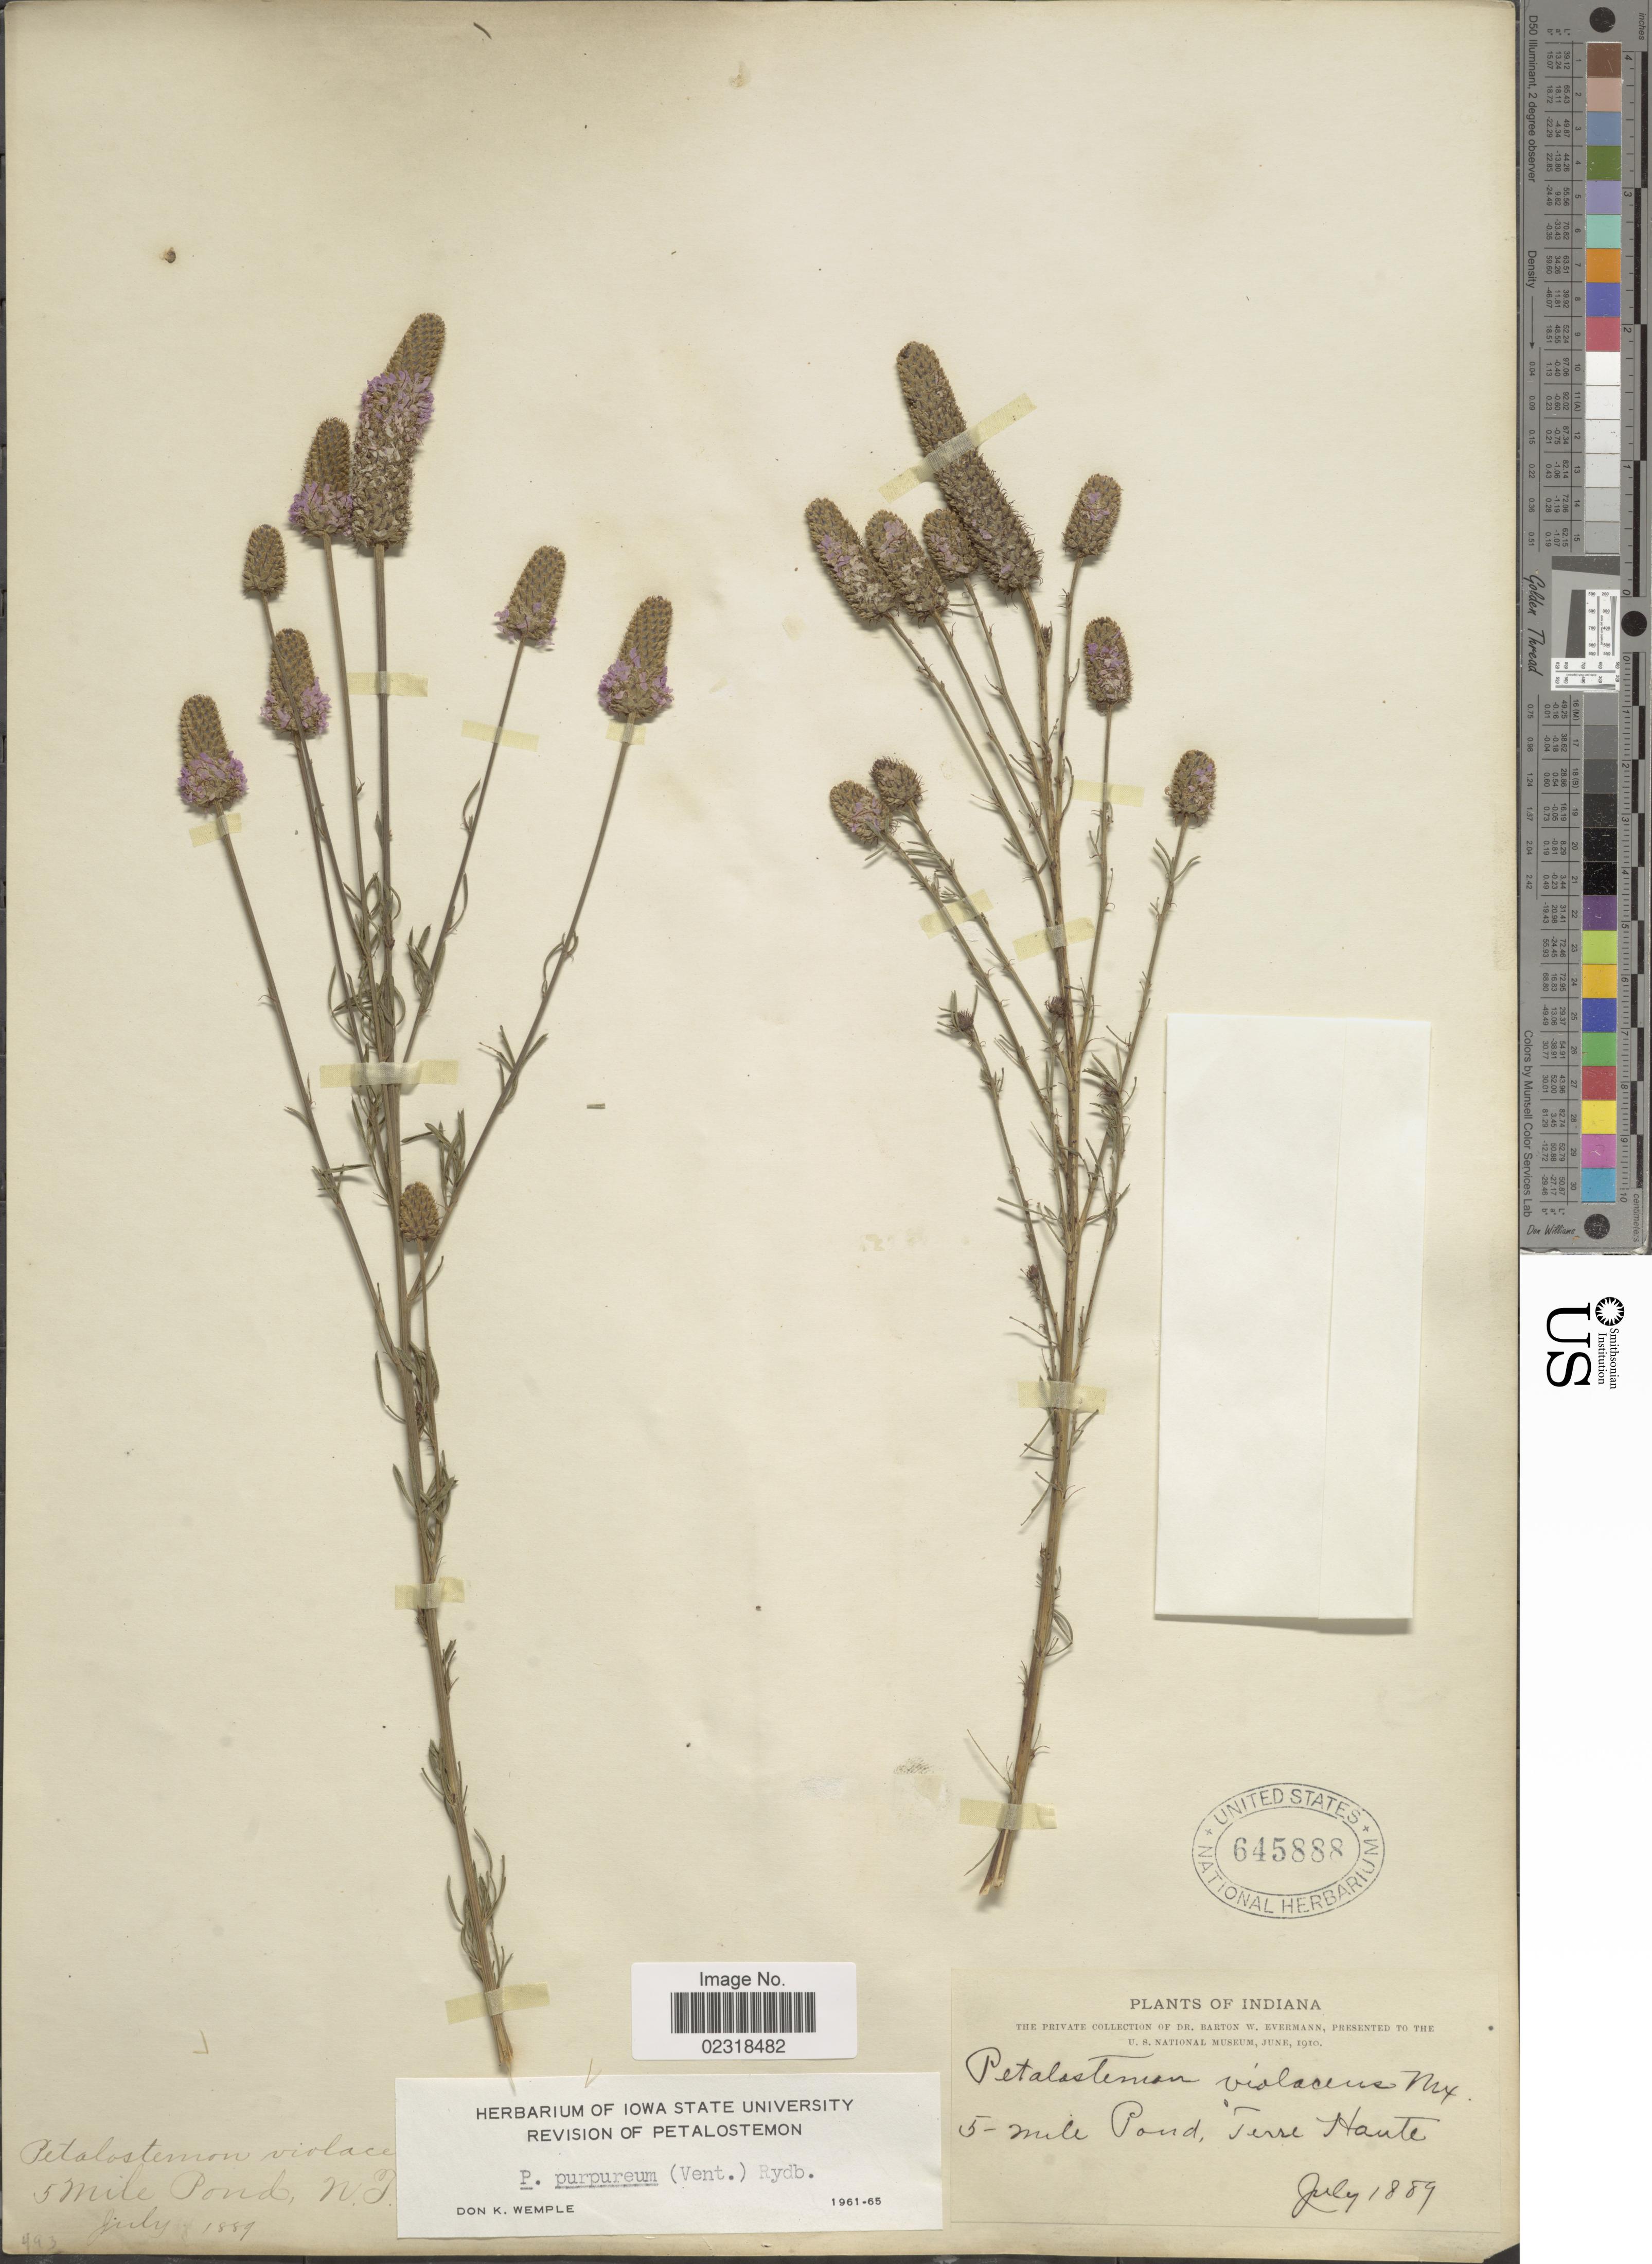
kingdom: Plantae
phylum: Tracheophyta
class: Magnoliopsida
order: Fabales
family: Fabaceae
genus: Dalea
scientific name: Dalea purpurea var. purpurea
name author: Vent.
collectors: B. W. Evermann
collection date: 1889-07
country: United States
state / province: Indiana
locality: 5 mile Pond, Terre Haute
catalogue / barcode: US 645888